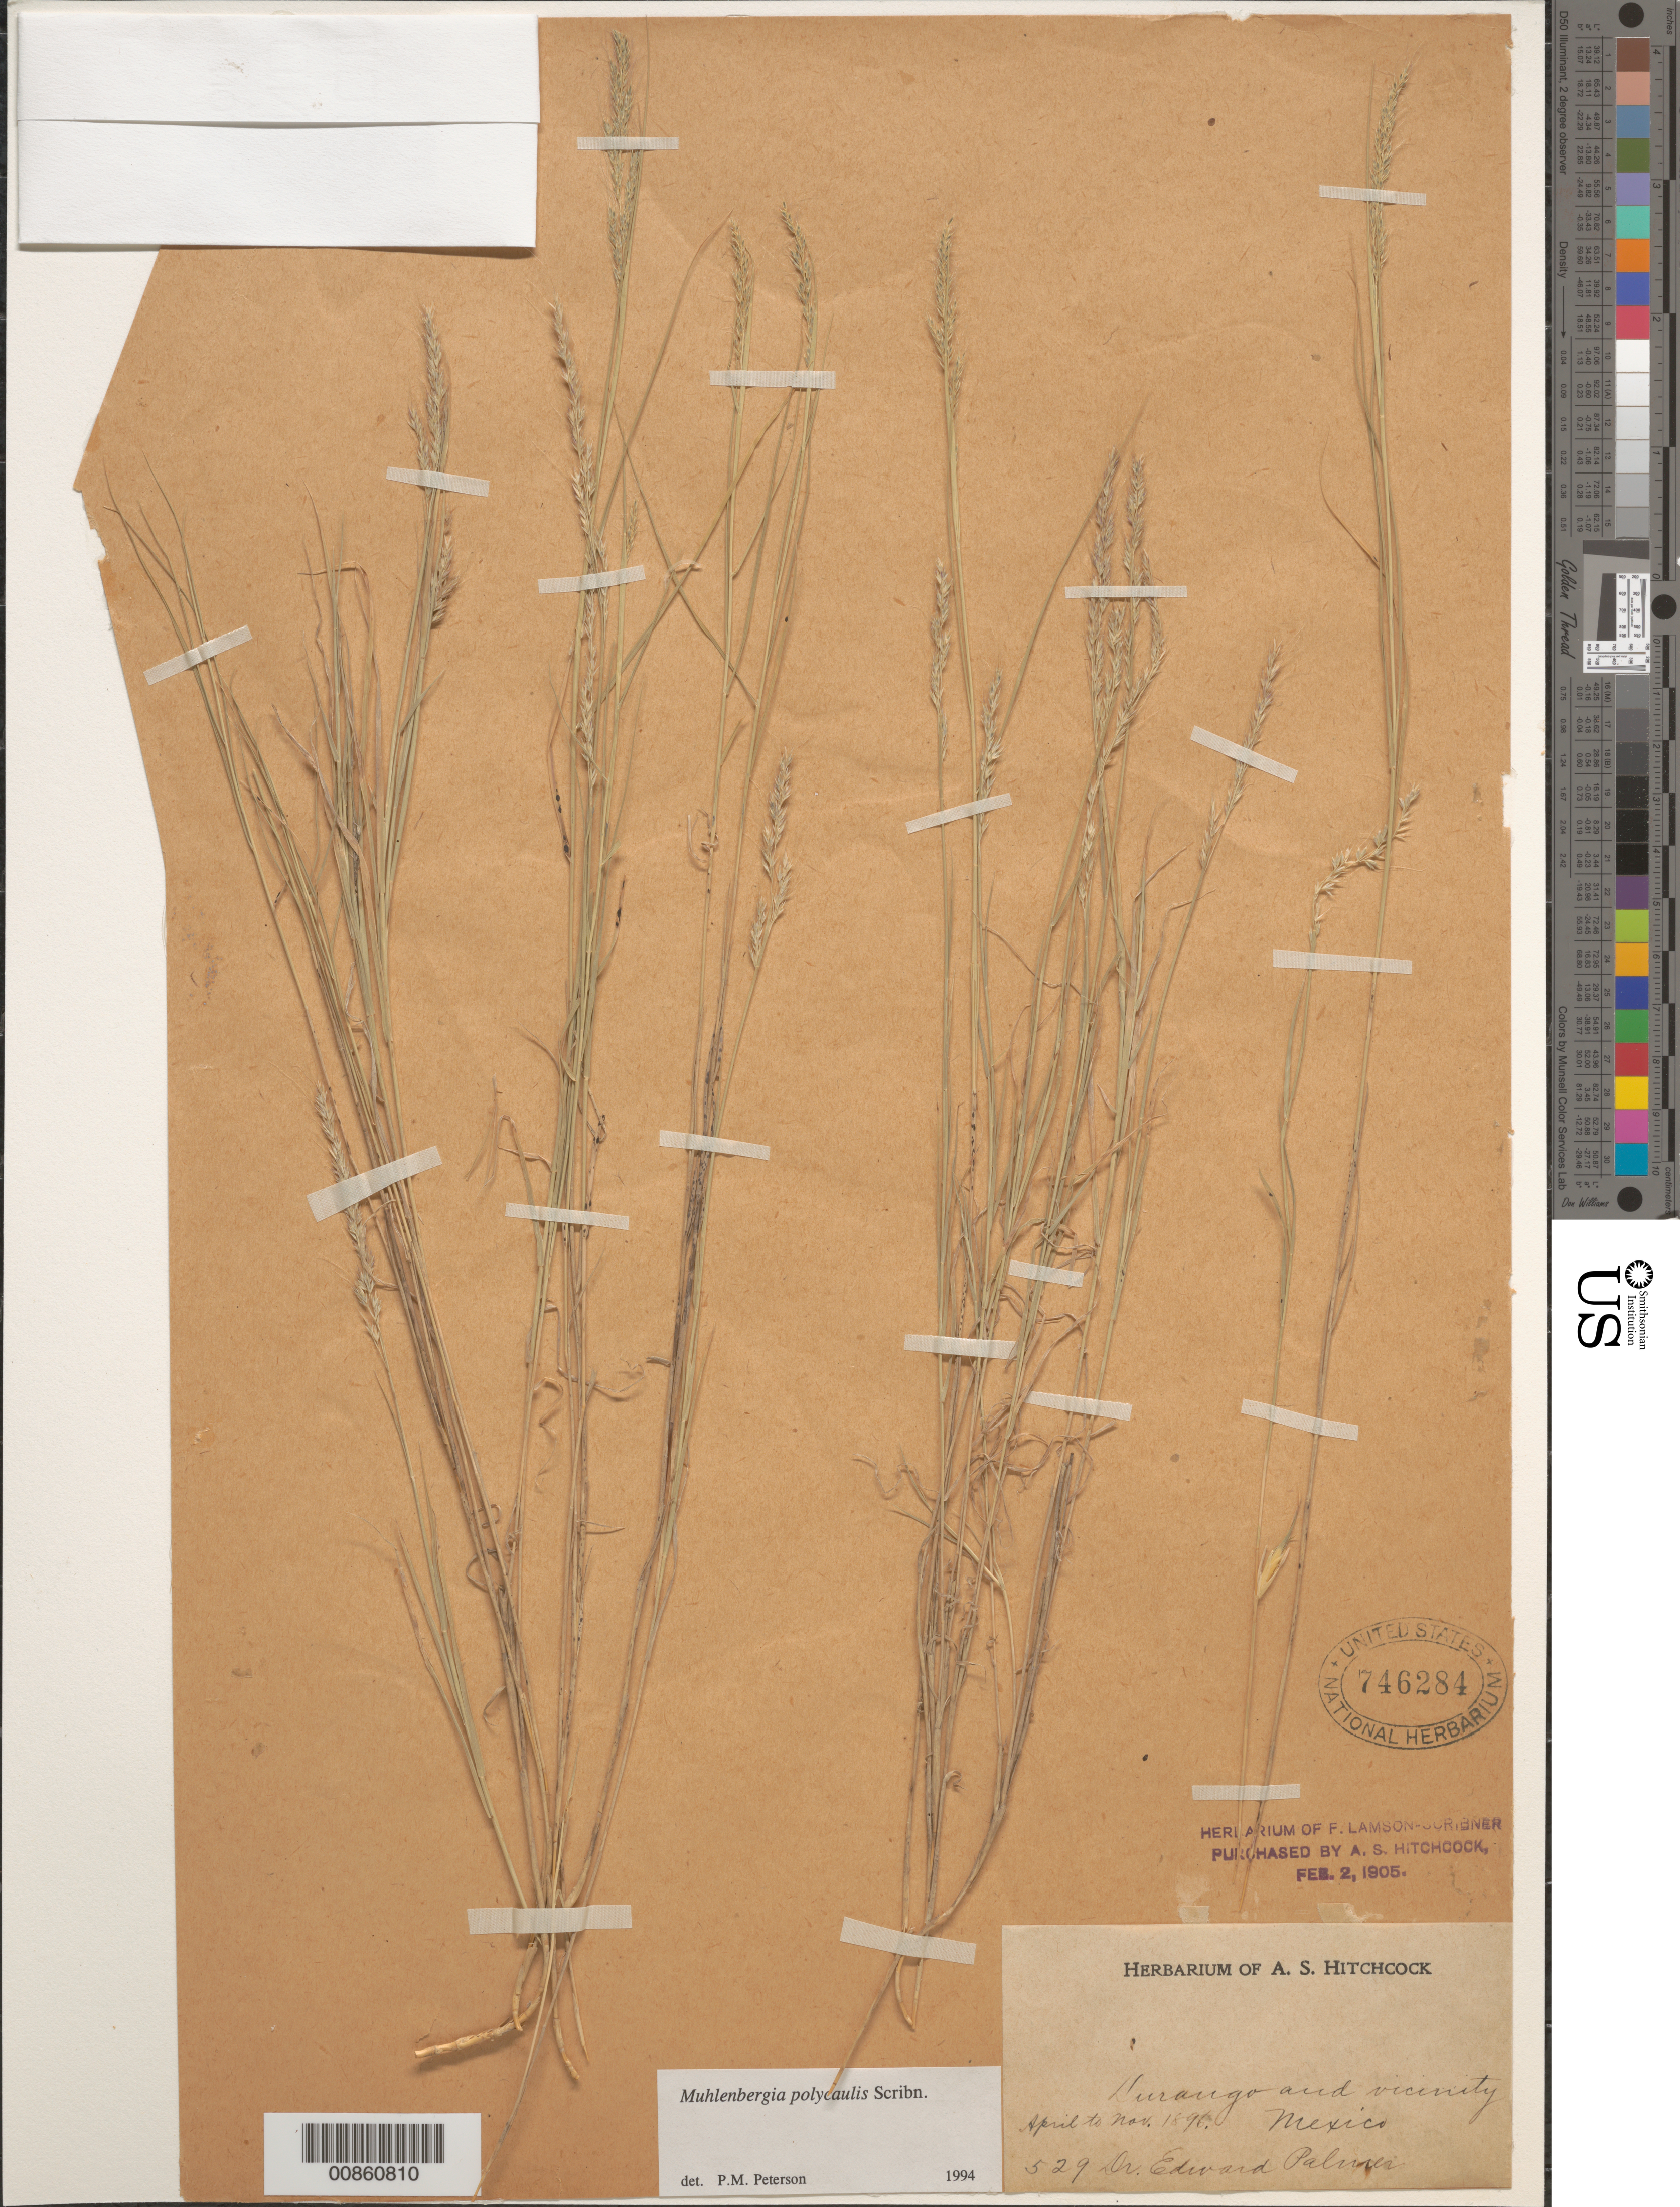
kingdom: Plantae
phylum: Tracheophyta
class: Liliopsida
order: Poales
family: Poaceae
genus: Muhlenbergia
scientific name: Muhlenbergia polycaulis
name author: Scribn.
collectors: E. Palmer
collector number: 529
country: Mexico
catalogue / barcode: US 756284